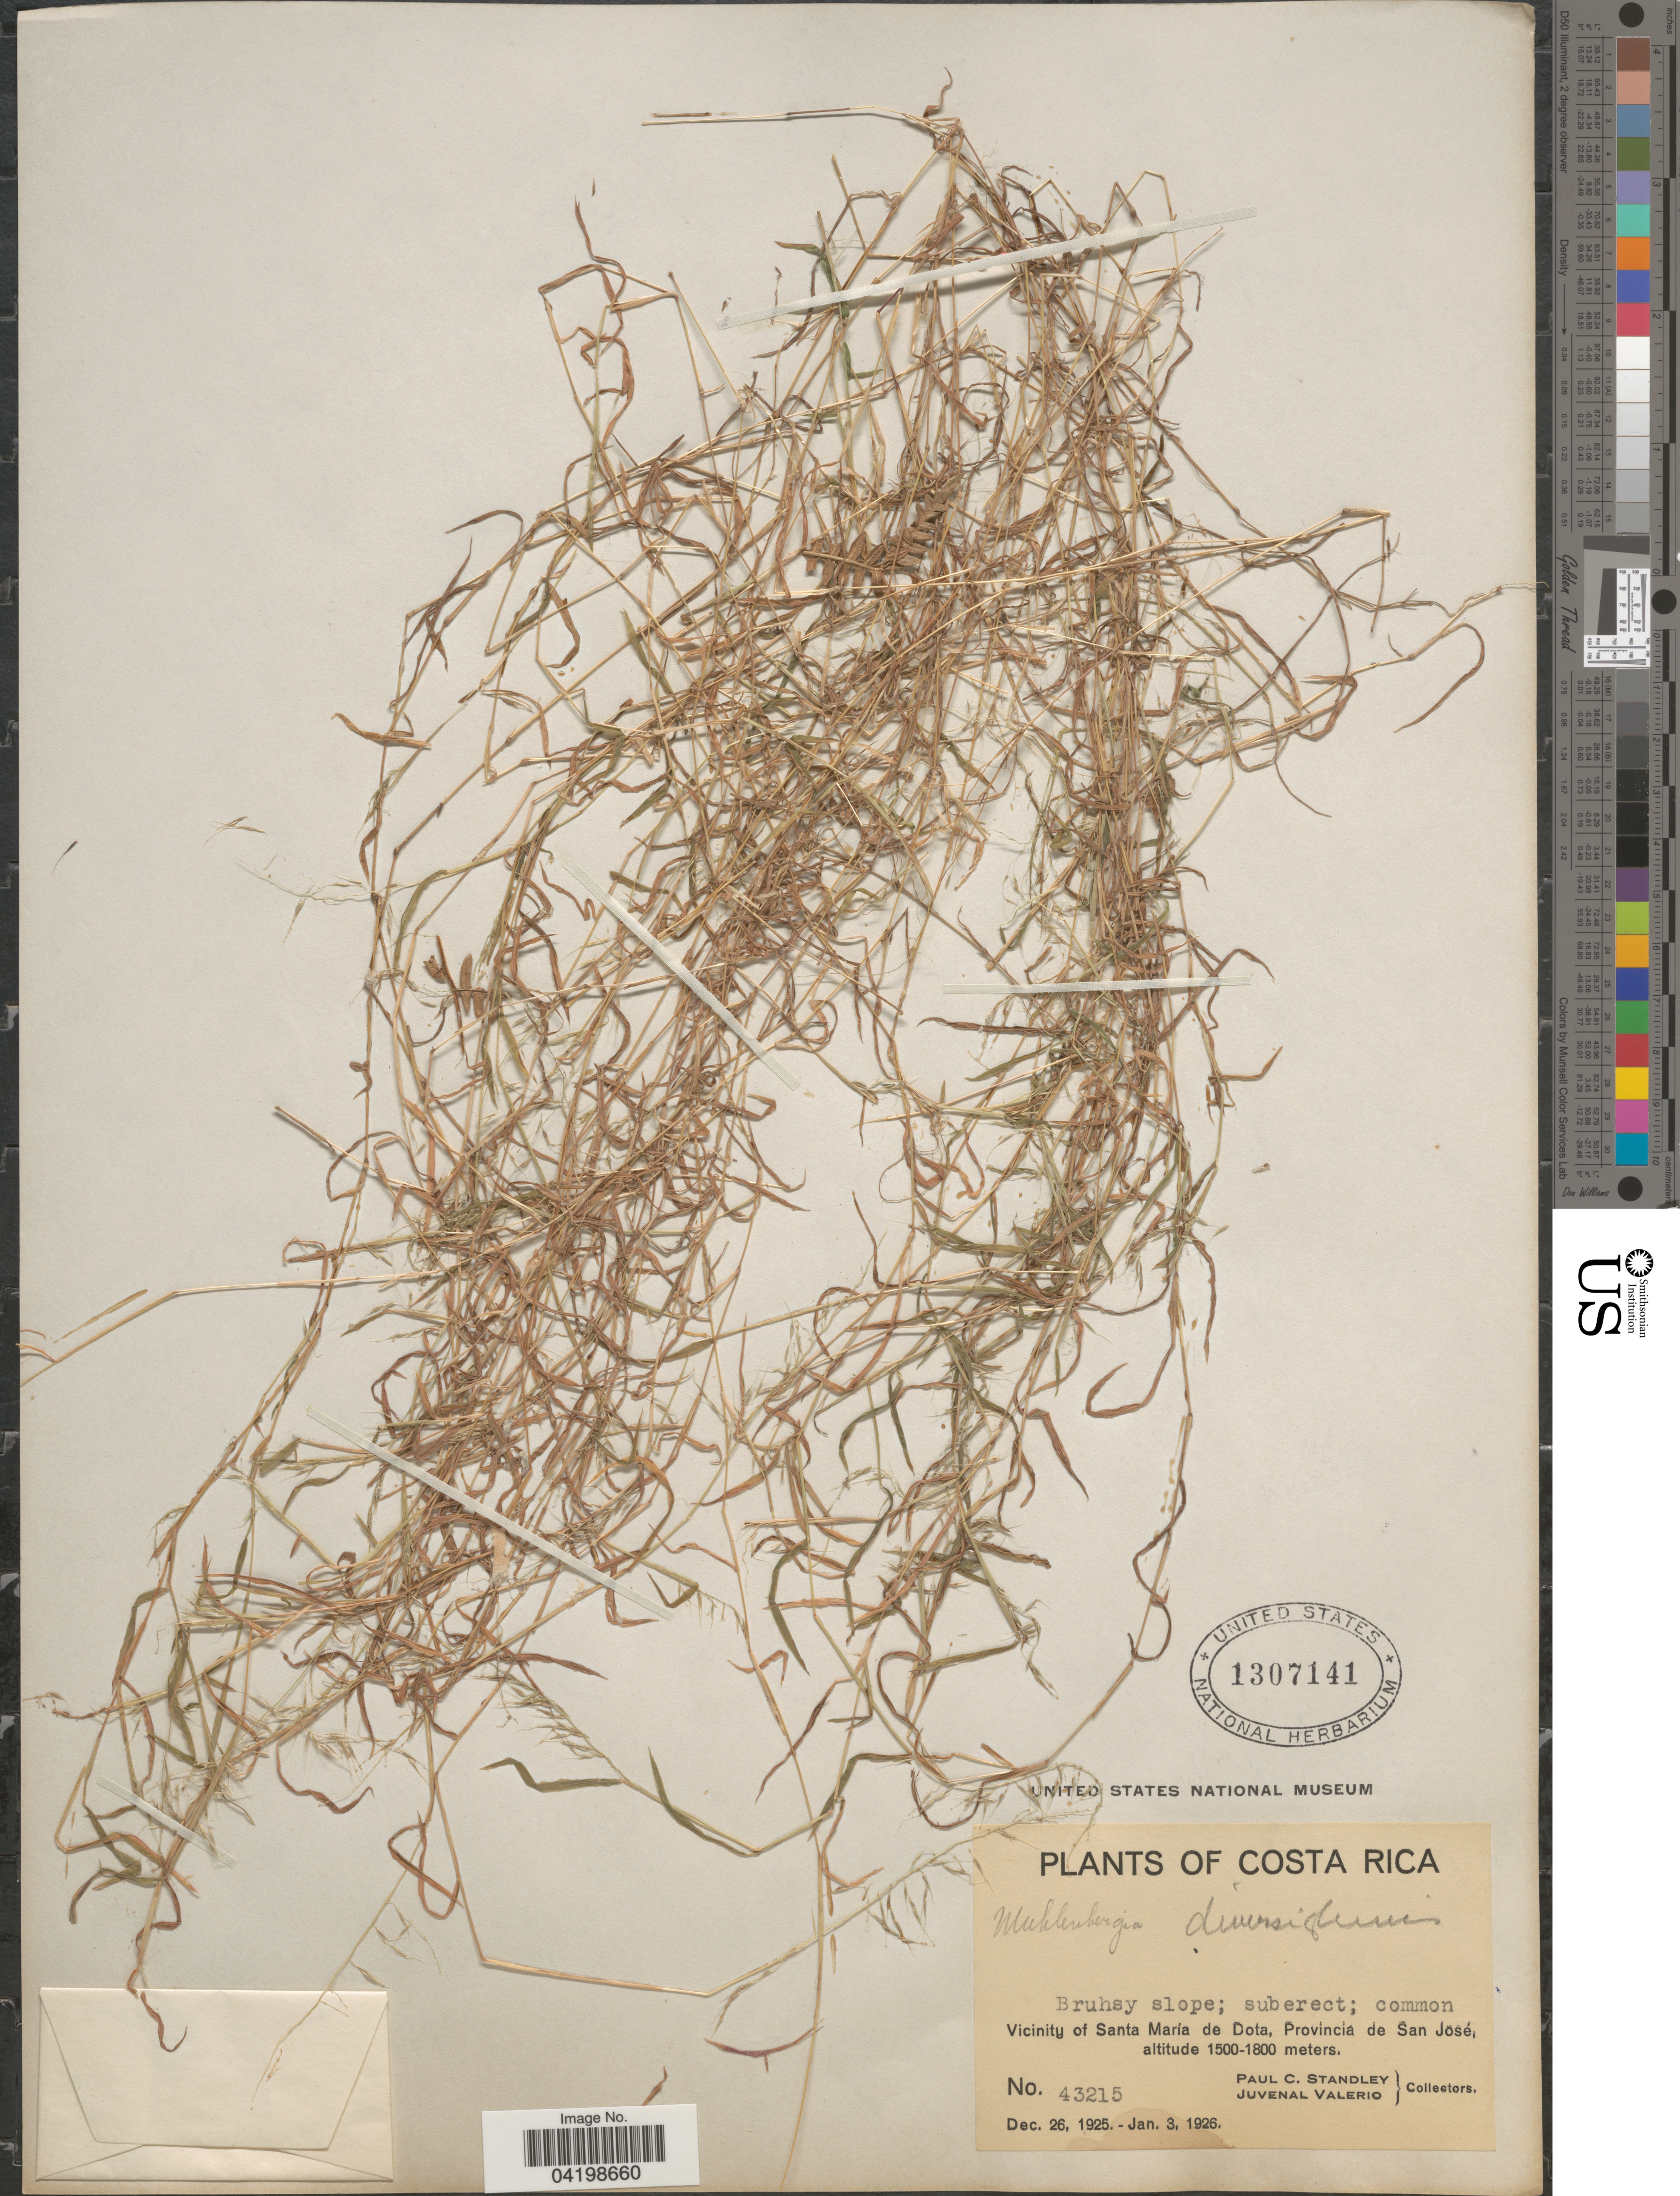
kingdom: Plantae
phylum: Tracheophyta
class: Liliopsida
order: Poales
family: Poaceae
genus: Muhlenbergia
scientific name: Muhlenbergia diversiglumis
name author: Trin.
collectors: P. C. Standley & J. Valerio R.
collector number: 43215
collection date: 1925-12-26/1926-01-03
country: Costa Rica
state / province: San José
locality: Vicinity of Santa María de Dota.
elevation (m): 1500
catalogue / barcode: US 1307141